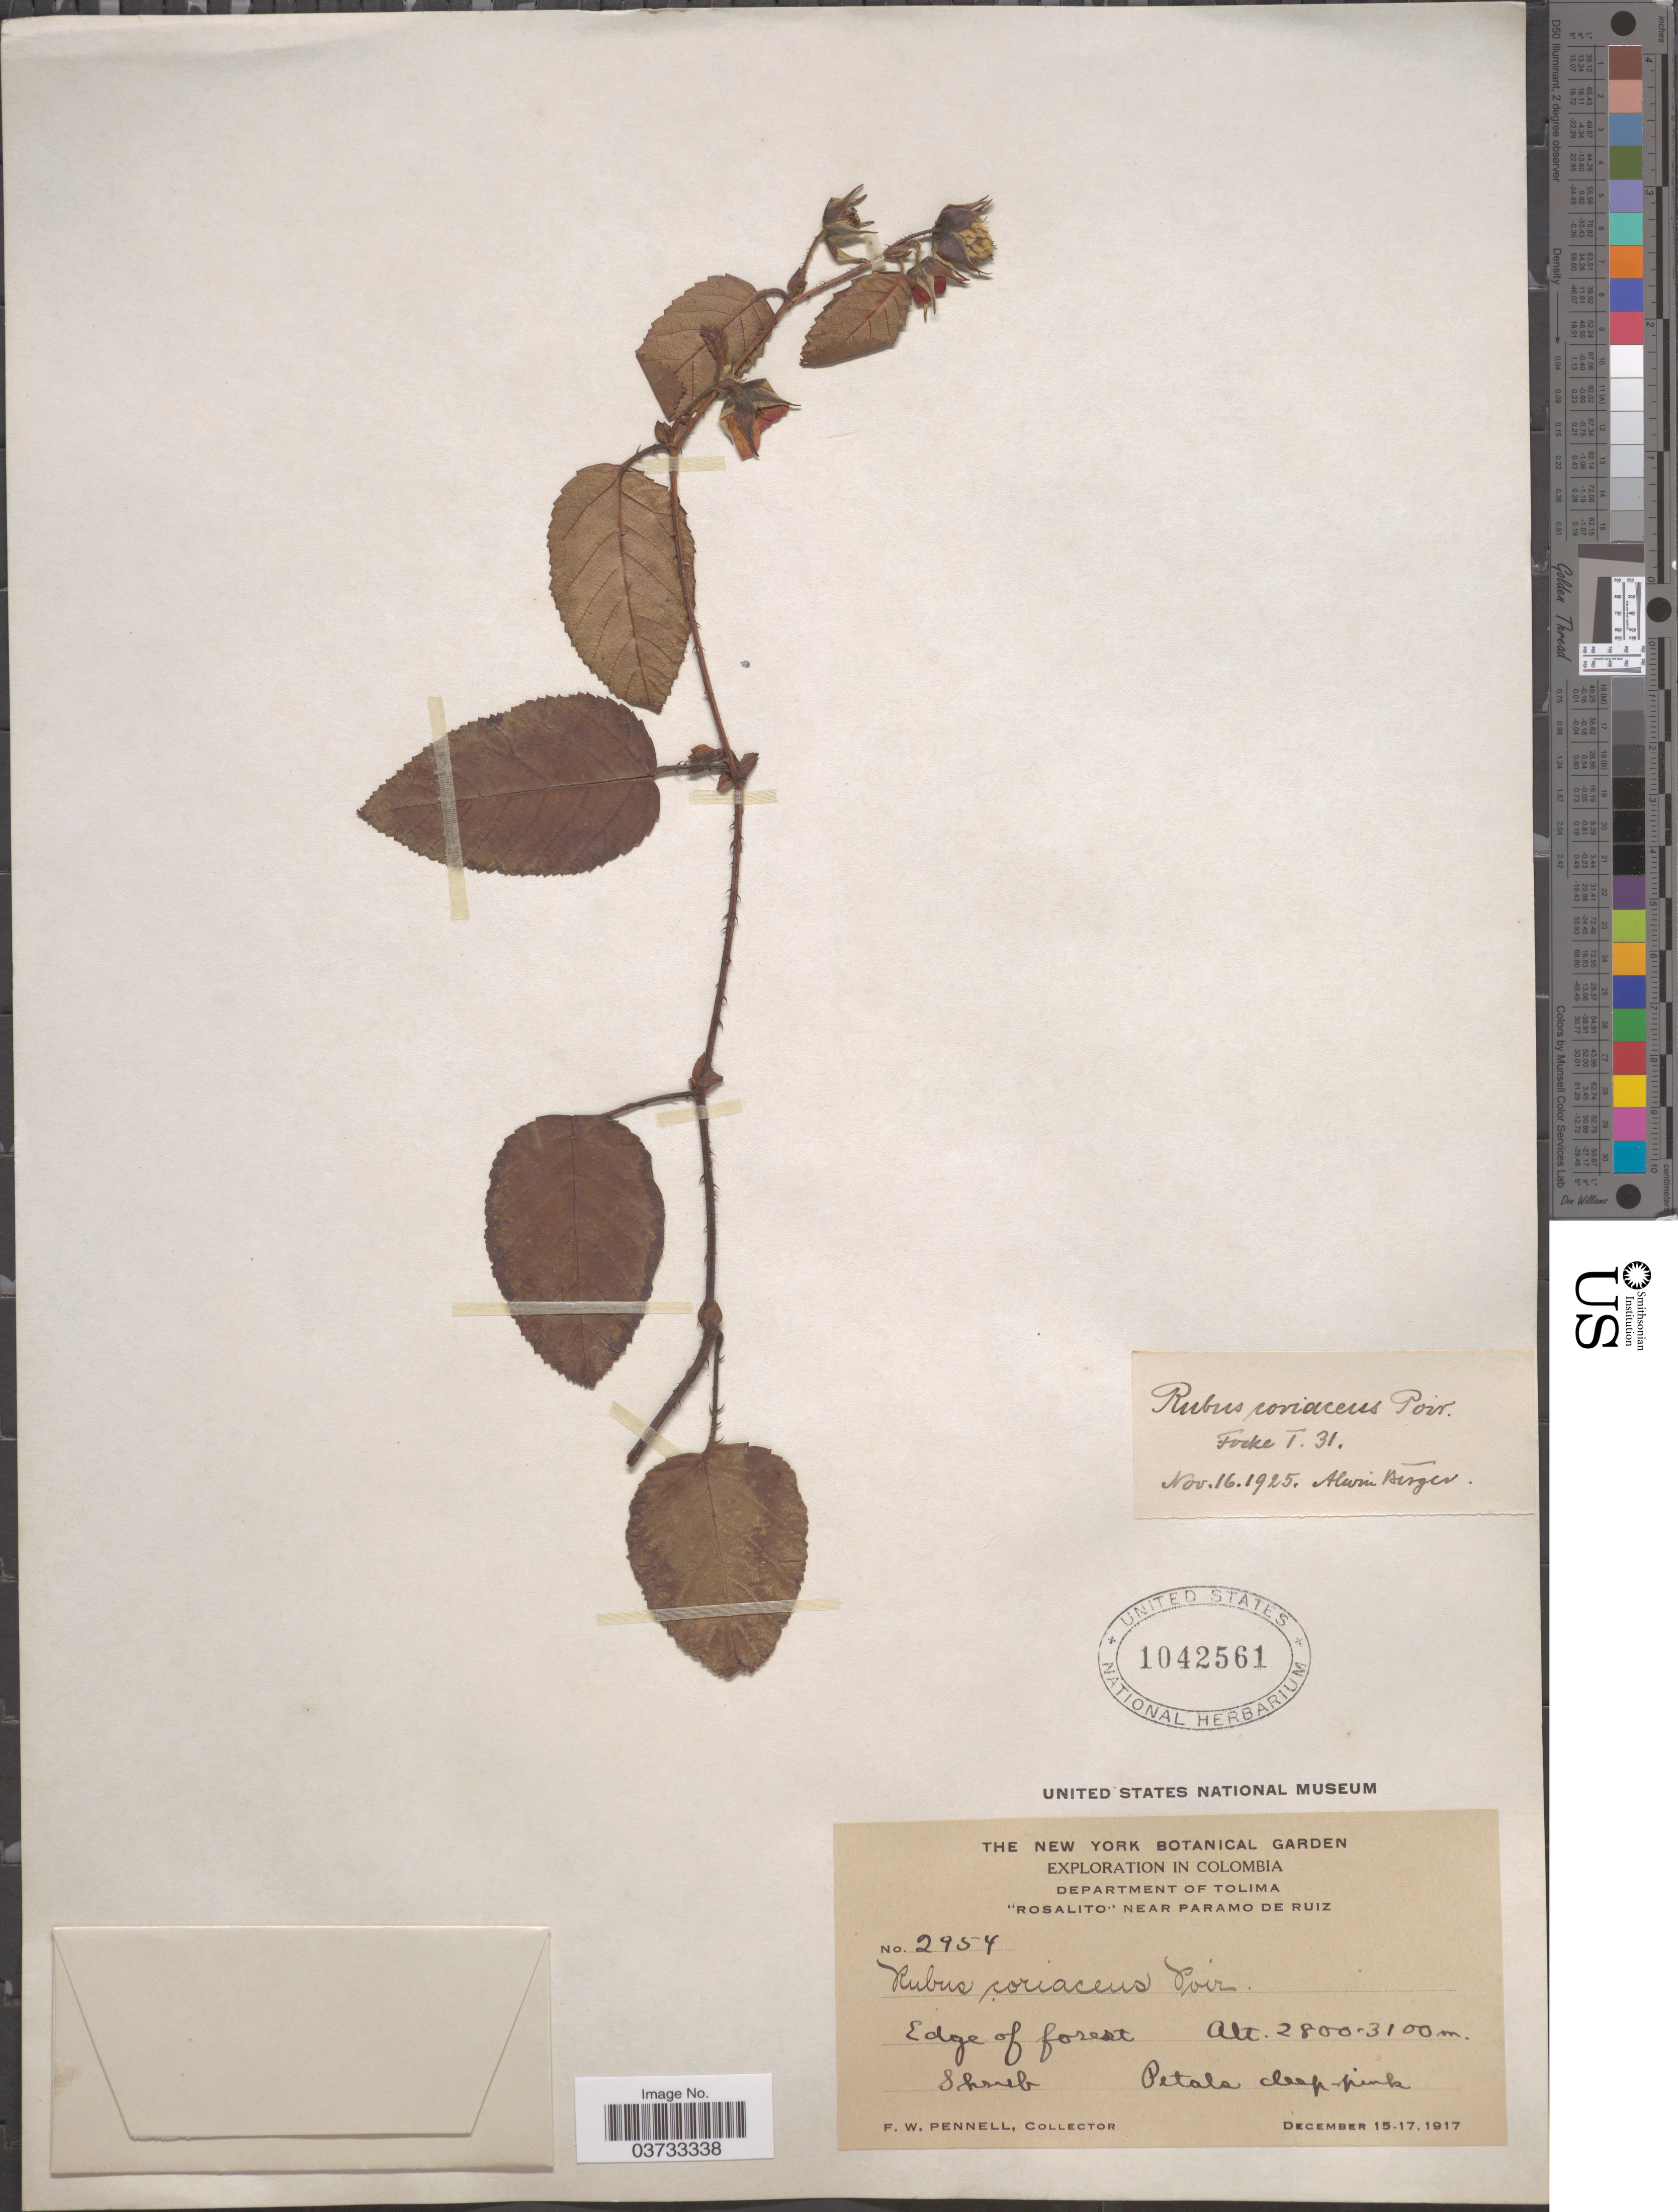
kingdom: Plantae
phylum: Tracheophyta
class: Magnoliopsida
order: Rosales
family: Rosaceae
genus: Rubus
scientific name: Rubus coriaceus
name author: Poir.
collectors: F. W. Pennell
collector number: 2954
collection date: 1917-12-15/1917-12-17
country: Colombia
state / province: Tolima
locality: Department of Tolima. "Rosalito" near Paramo de Ruiz.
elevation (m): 2800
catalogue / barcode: US 1042561